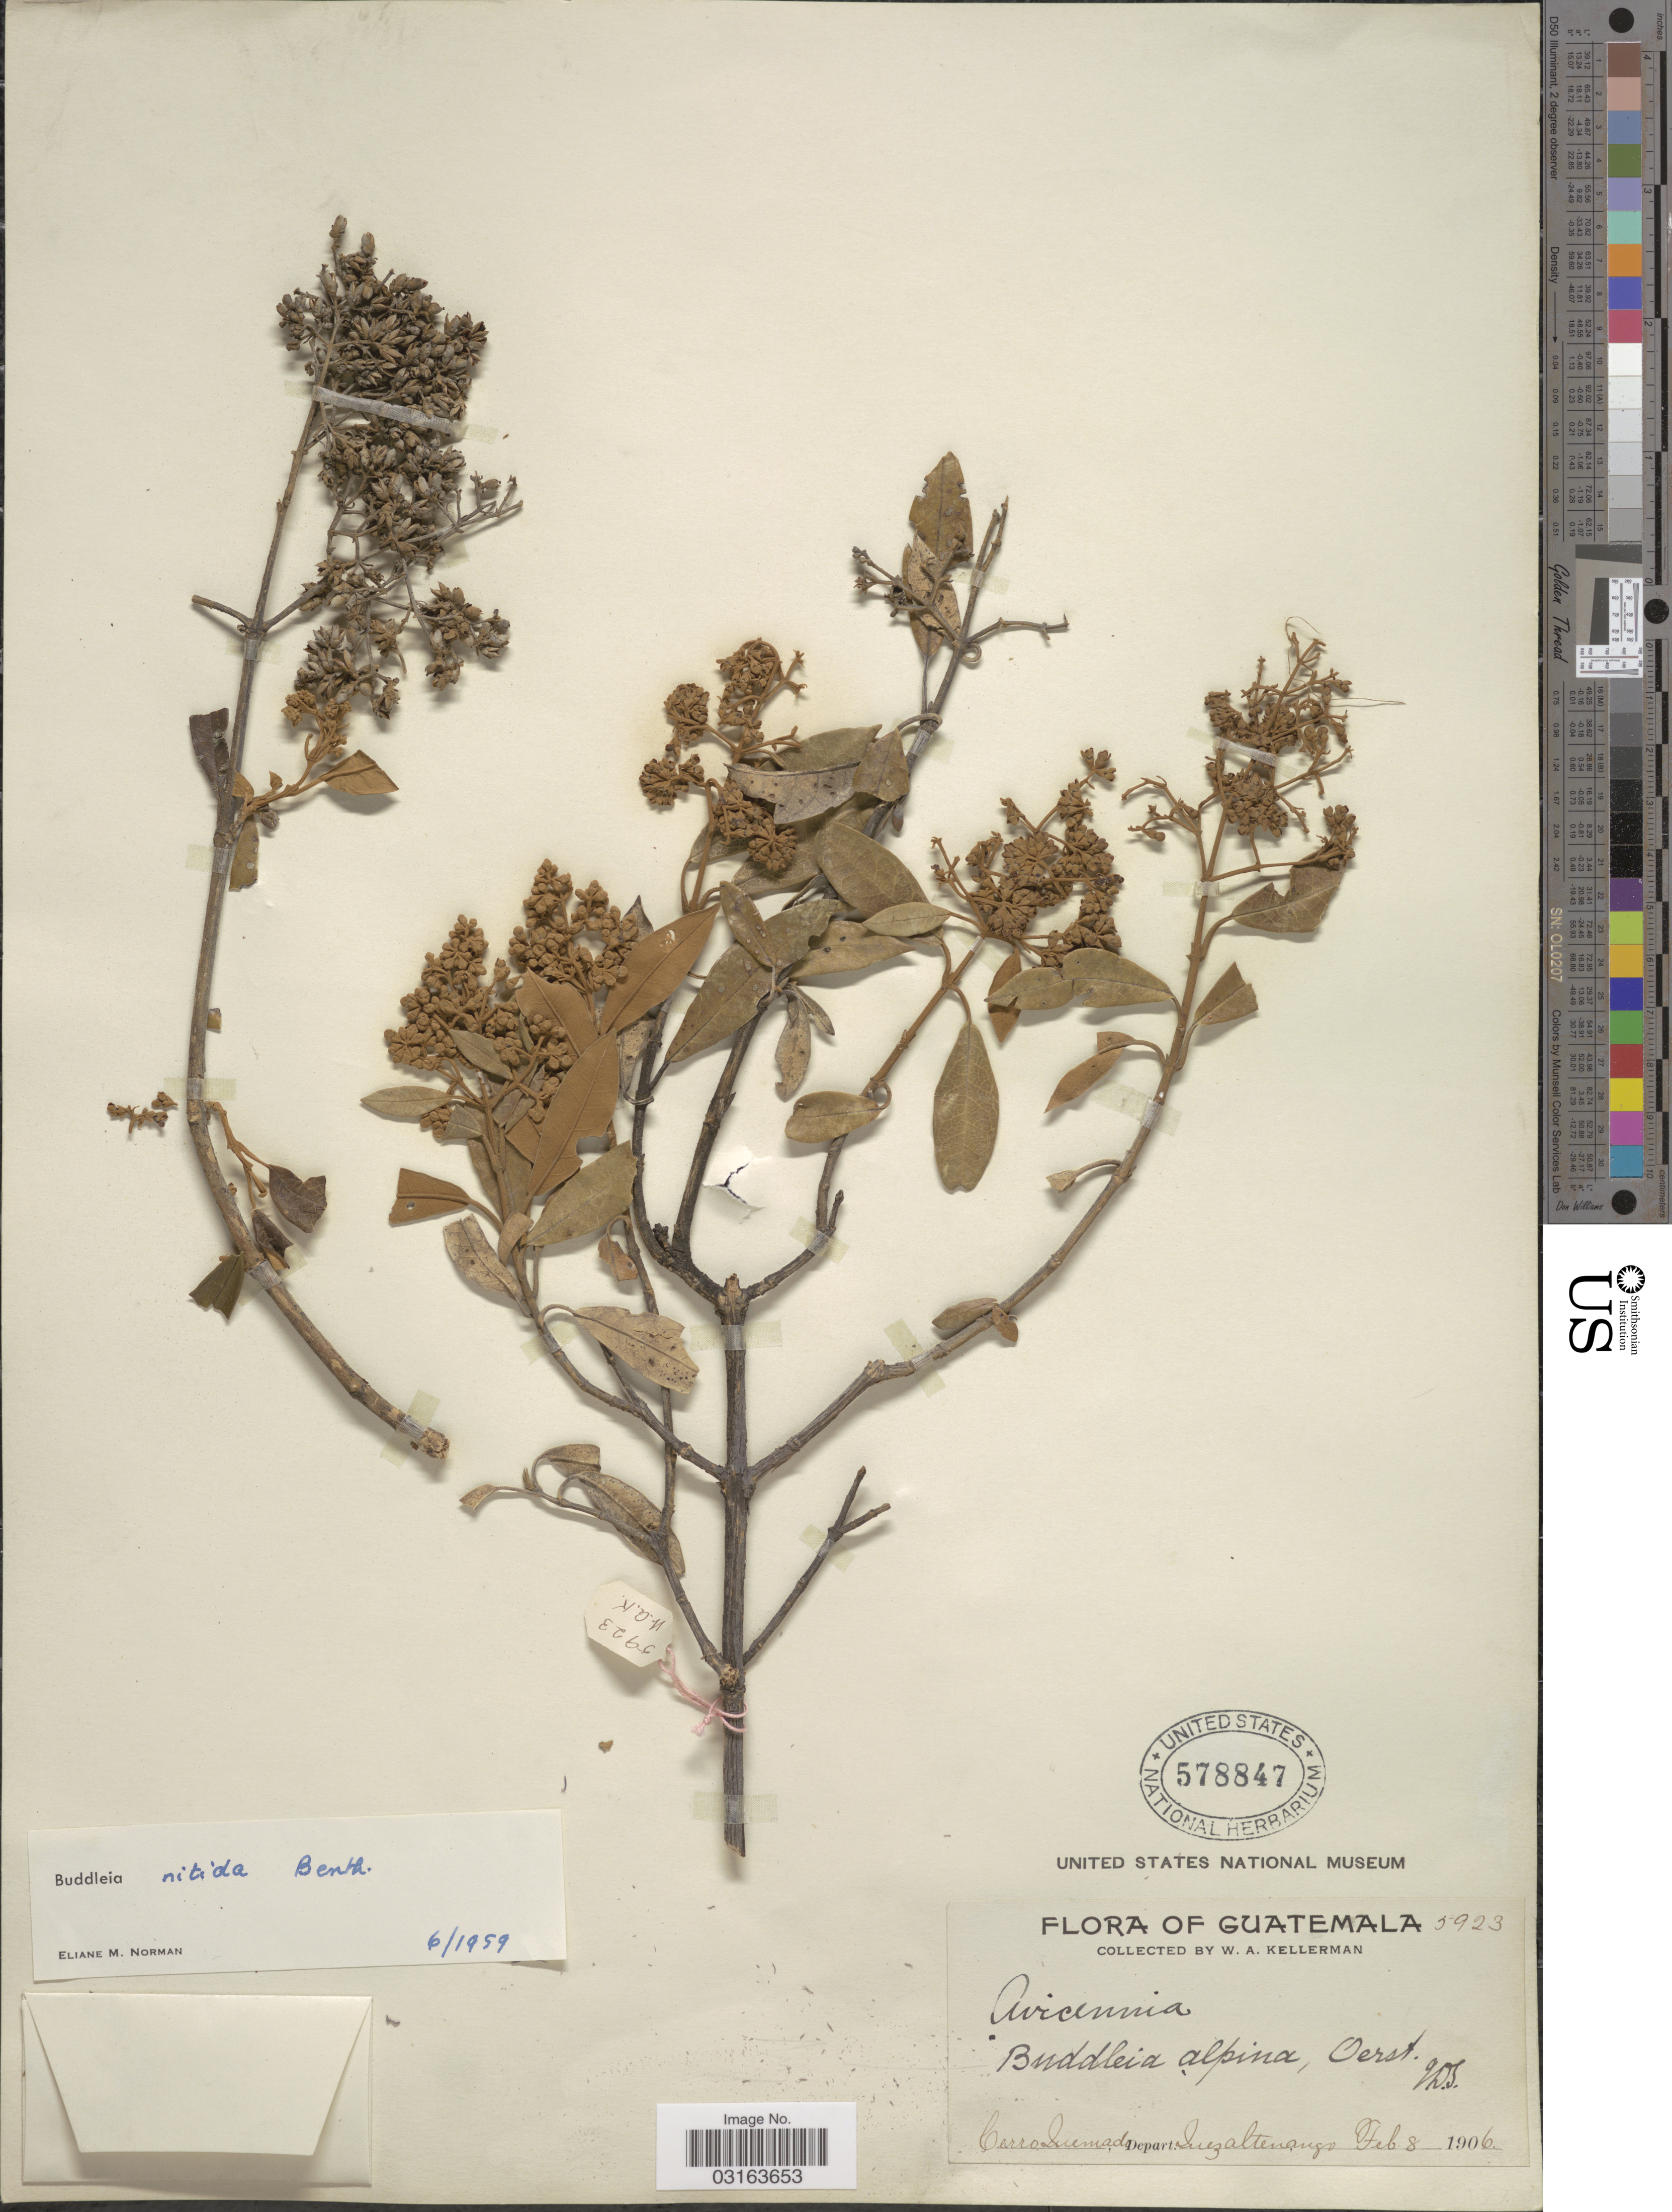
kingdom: Plantae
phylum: Tracheophyta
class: Magnoliopsida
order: Lamiales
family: Scrophulariaceae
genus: Buddleja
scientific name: Buddleja nitida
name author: Benth.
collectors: W. Kellerman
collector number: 5923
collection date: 1906-02-08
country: Guatemala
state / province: Quetzaltenango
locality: Cerro Quemado. Depart. Quezaltenango.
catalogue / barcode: US 578847